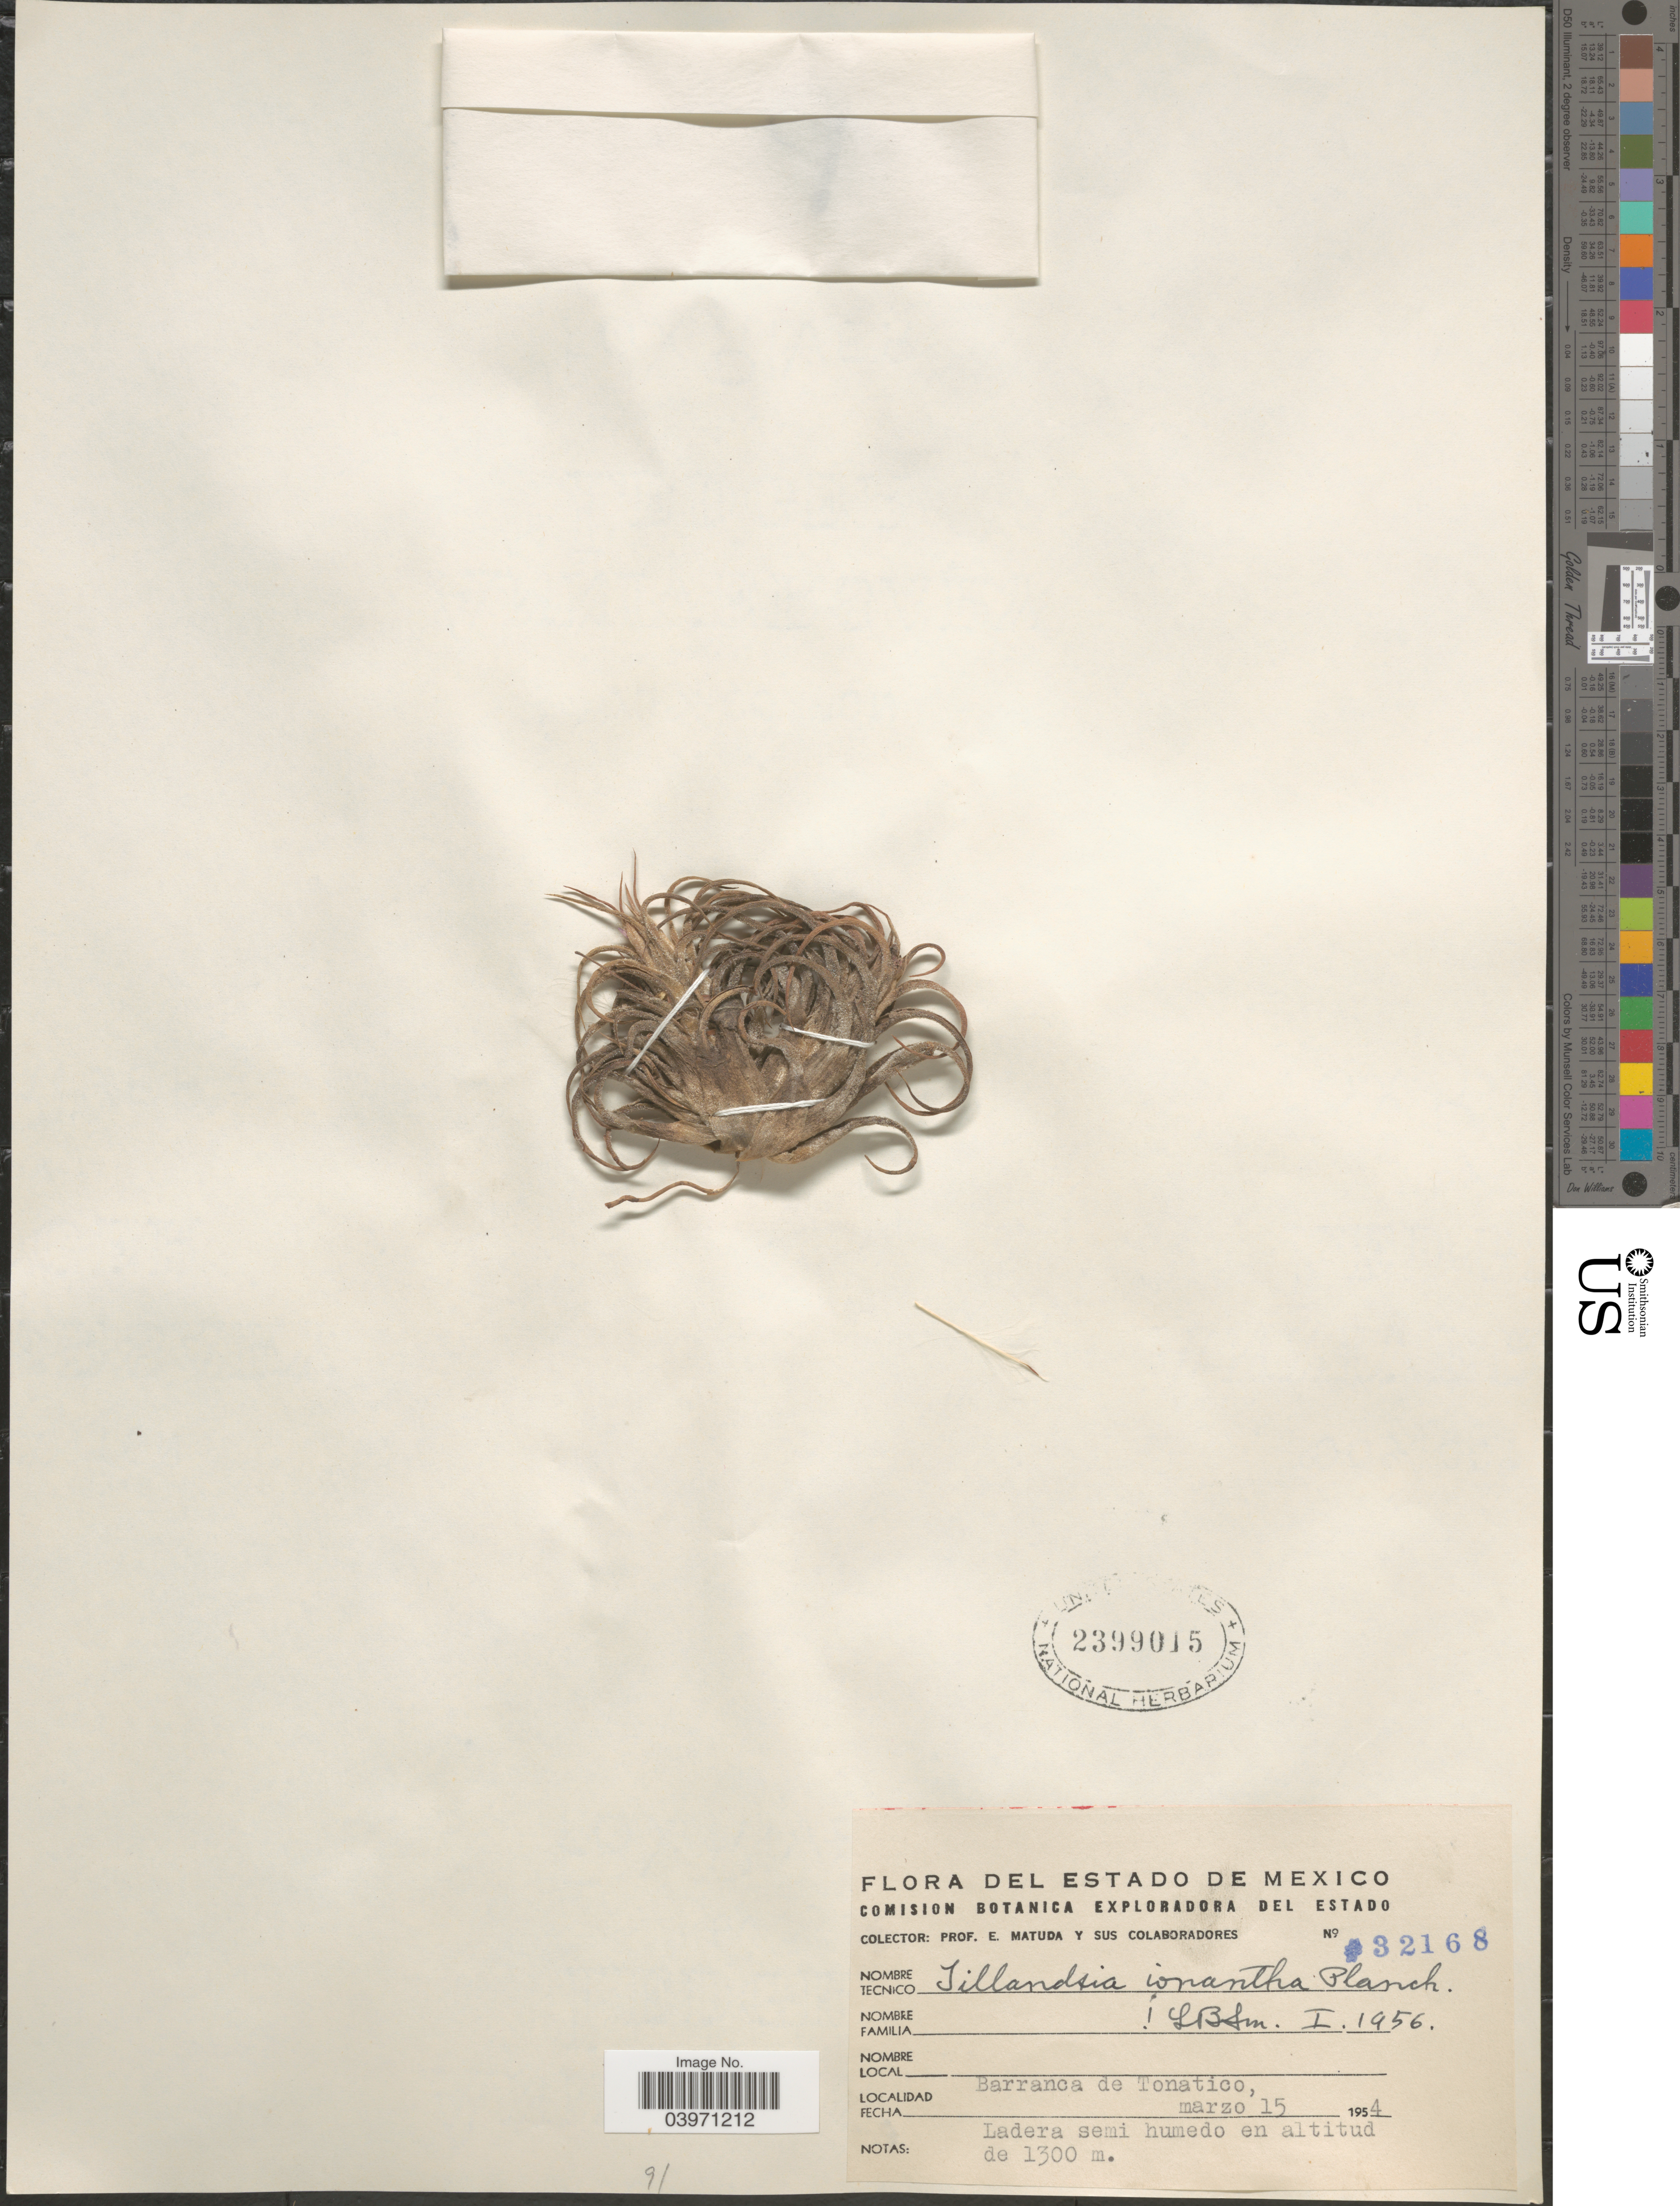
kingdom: Plantae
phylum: Tracheophyta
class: Liliopsida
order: Poales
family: Bromeliaceae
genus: Tillandsia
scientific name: Tillandsia ionantha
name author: Planch.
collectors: E. Matuda & Sus Colaboradores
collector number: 32168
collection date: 1954-03-15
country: Mexico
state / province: México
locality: Barranca de Tonatico.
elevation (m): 1300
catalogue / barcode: US 2399015